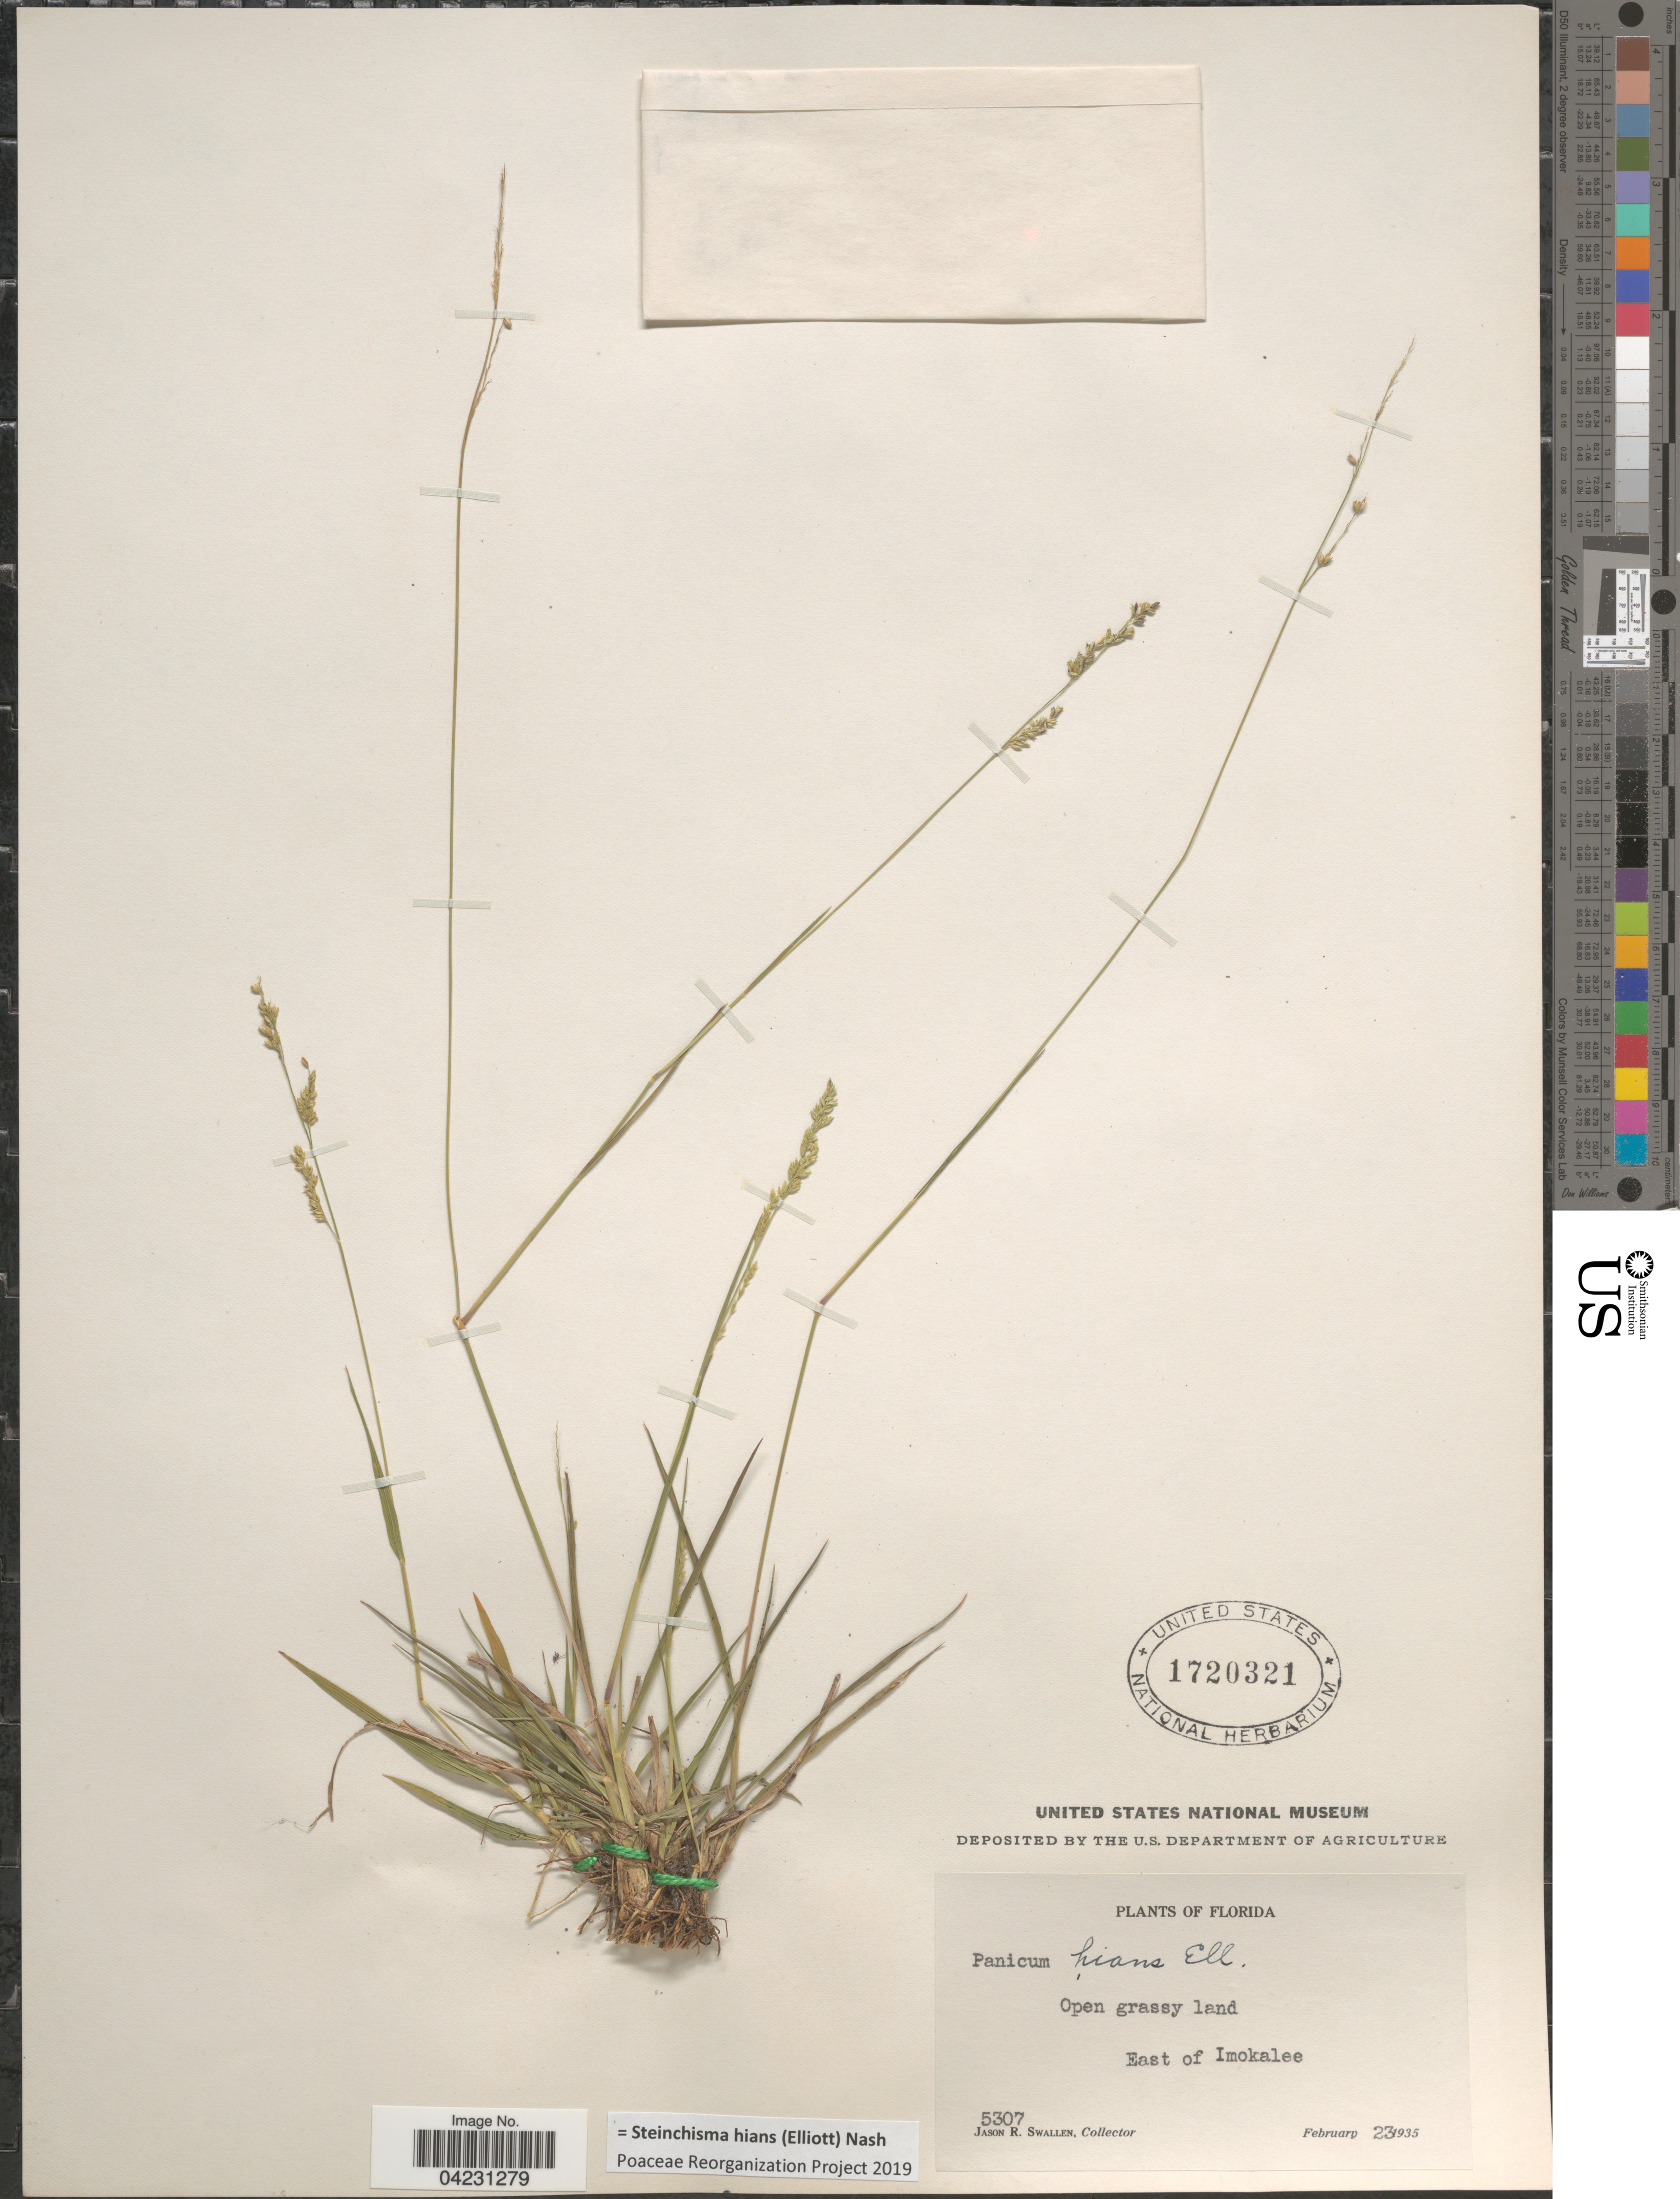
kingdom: Plantae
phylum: Tracheophyta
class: Liliopsida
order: Poales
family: Poaceae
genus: Steinchisma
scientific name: Steinchisma hians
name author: (Elliott) Nash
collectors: J. R. Swallen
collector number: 5307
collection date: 1935-02-23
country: United States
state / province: Florida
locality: Open grassy land. East of Imokalee.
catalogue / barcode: US 1720321